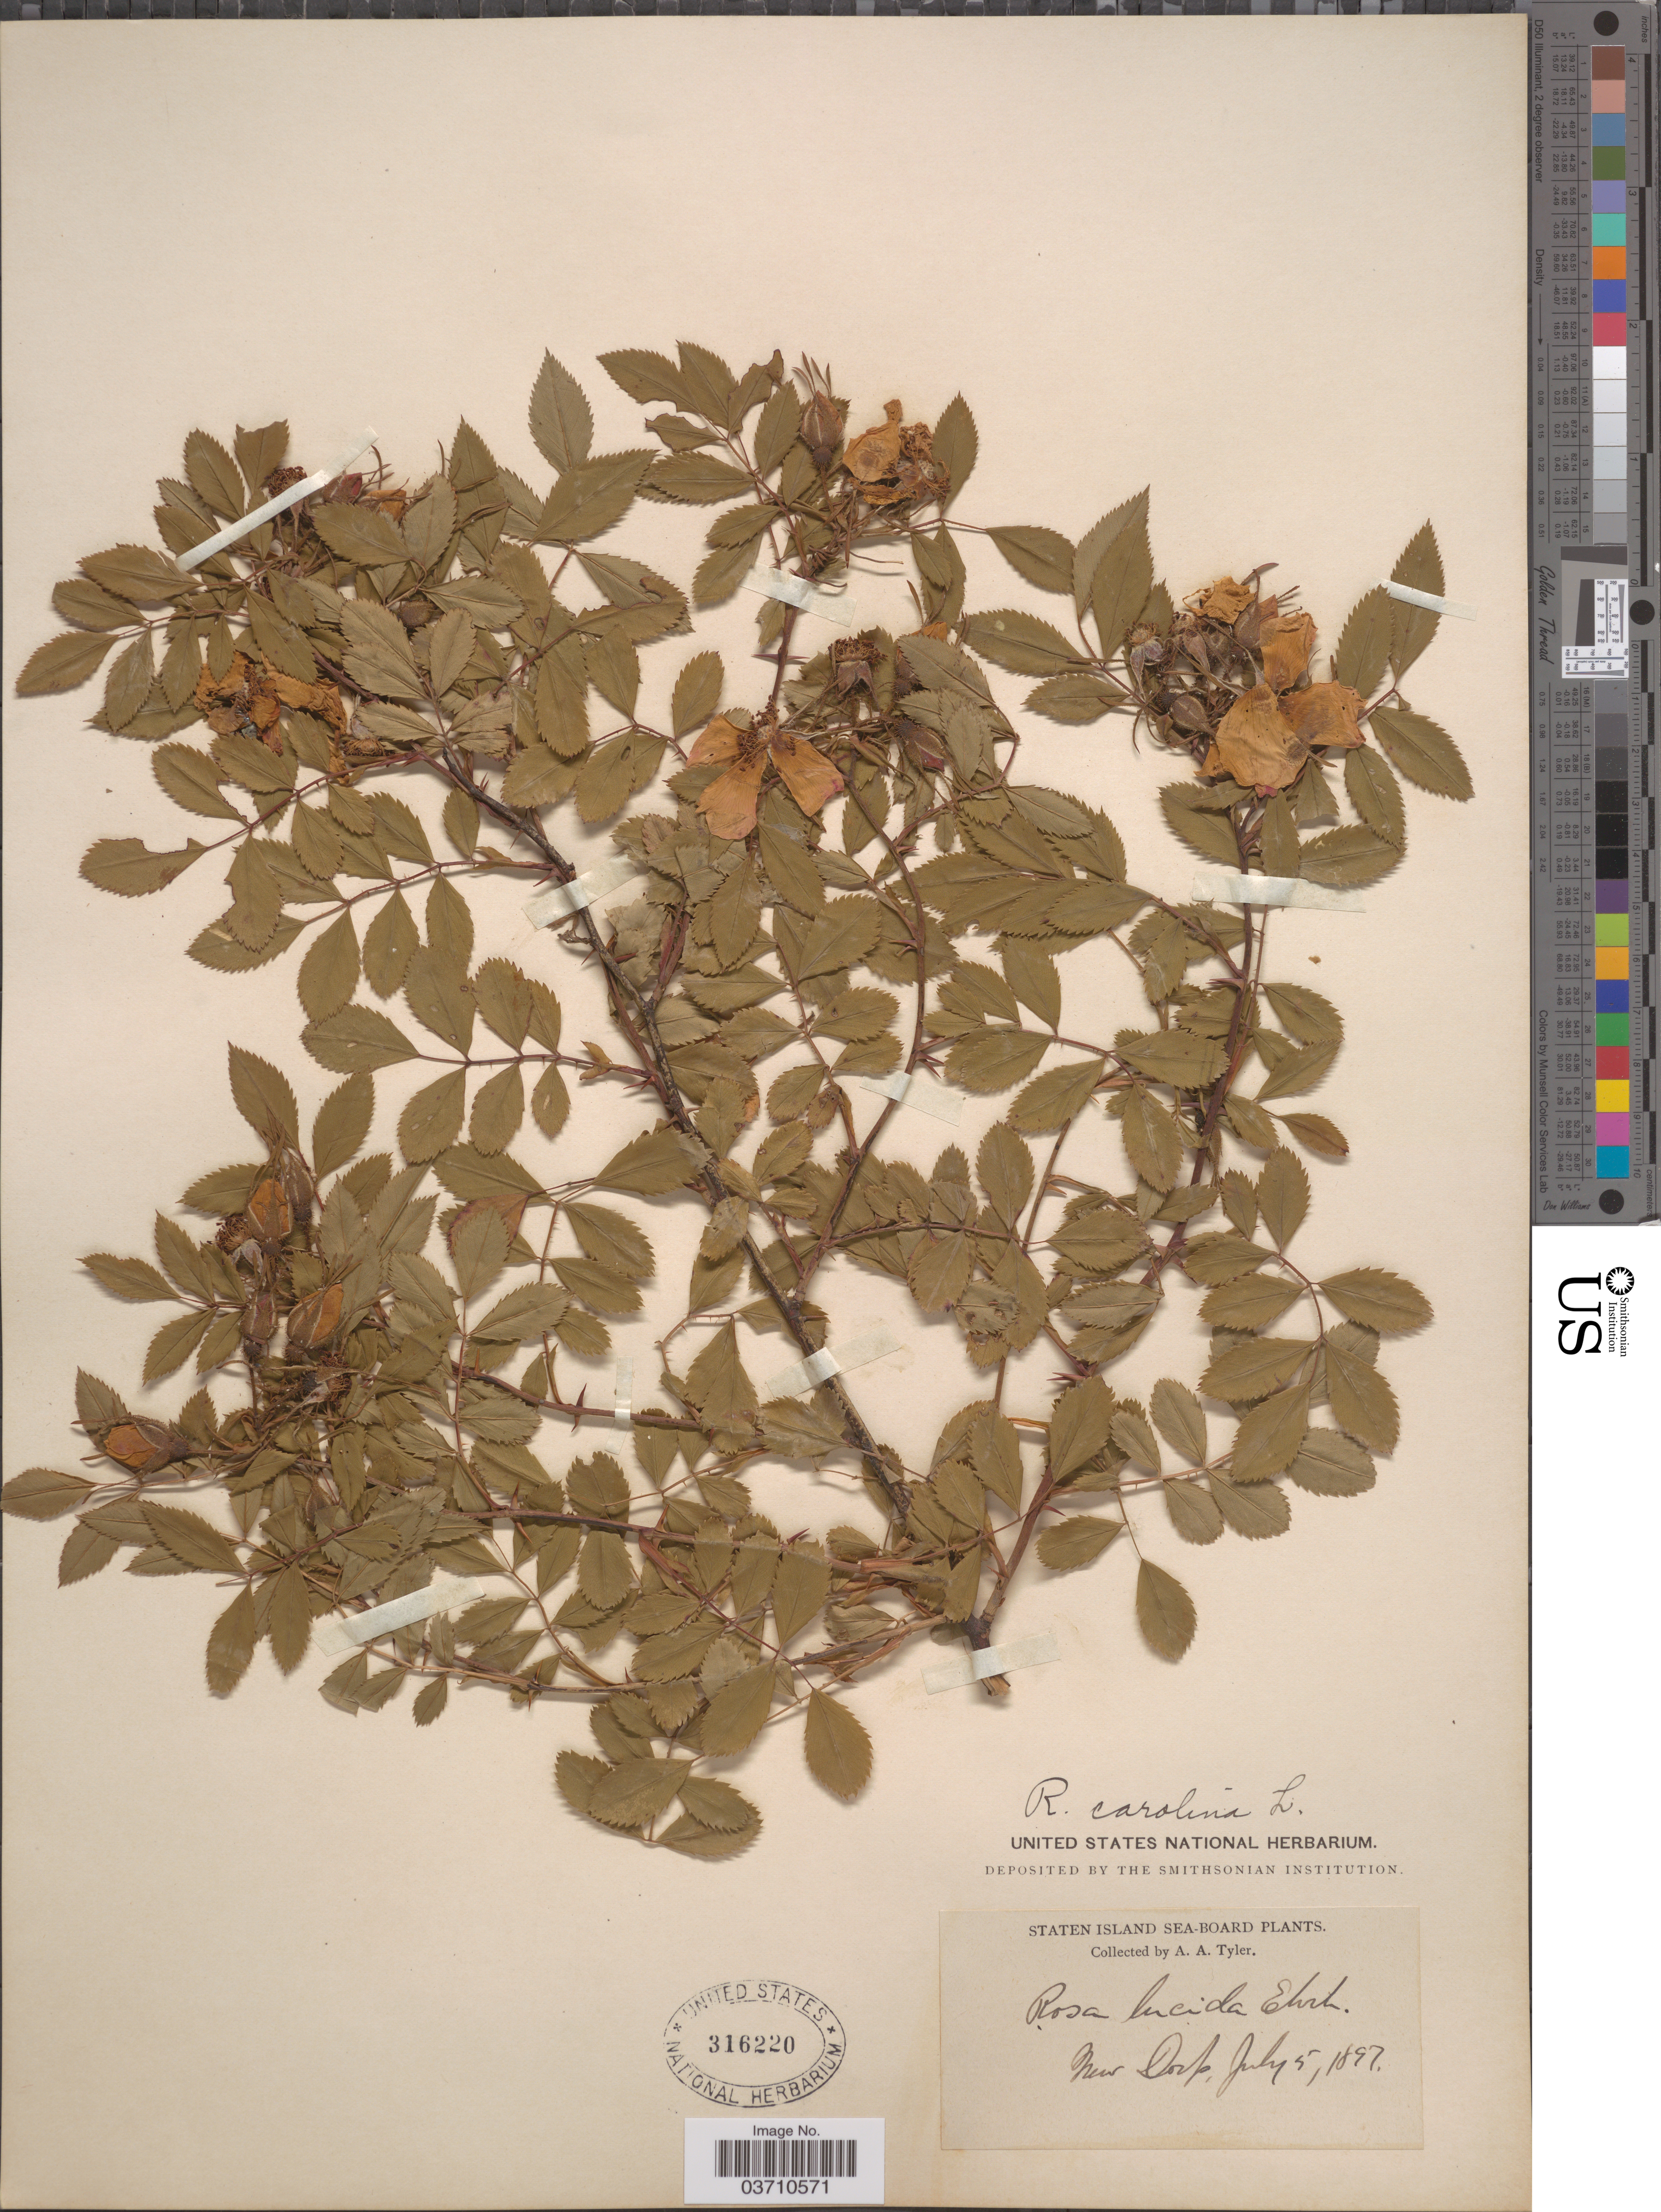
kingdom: Plantae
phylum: Tracheophyta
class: Magnoliopsida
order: Rosales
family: Rosaceae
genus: Rosa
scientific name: Rosa humilis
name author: Marshall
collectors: A. Tyler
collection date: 1897-07-05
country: United States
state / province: New York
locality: Staten Island Sea-Board. New Dorp.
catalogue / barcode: US 316220